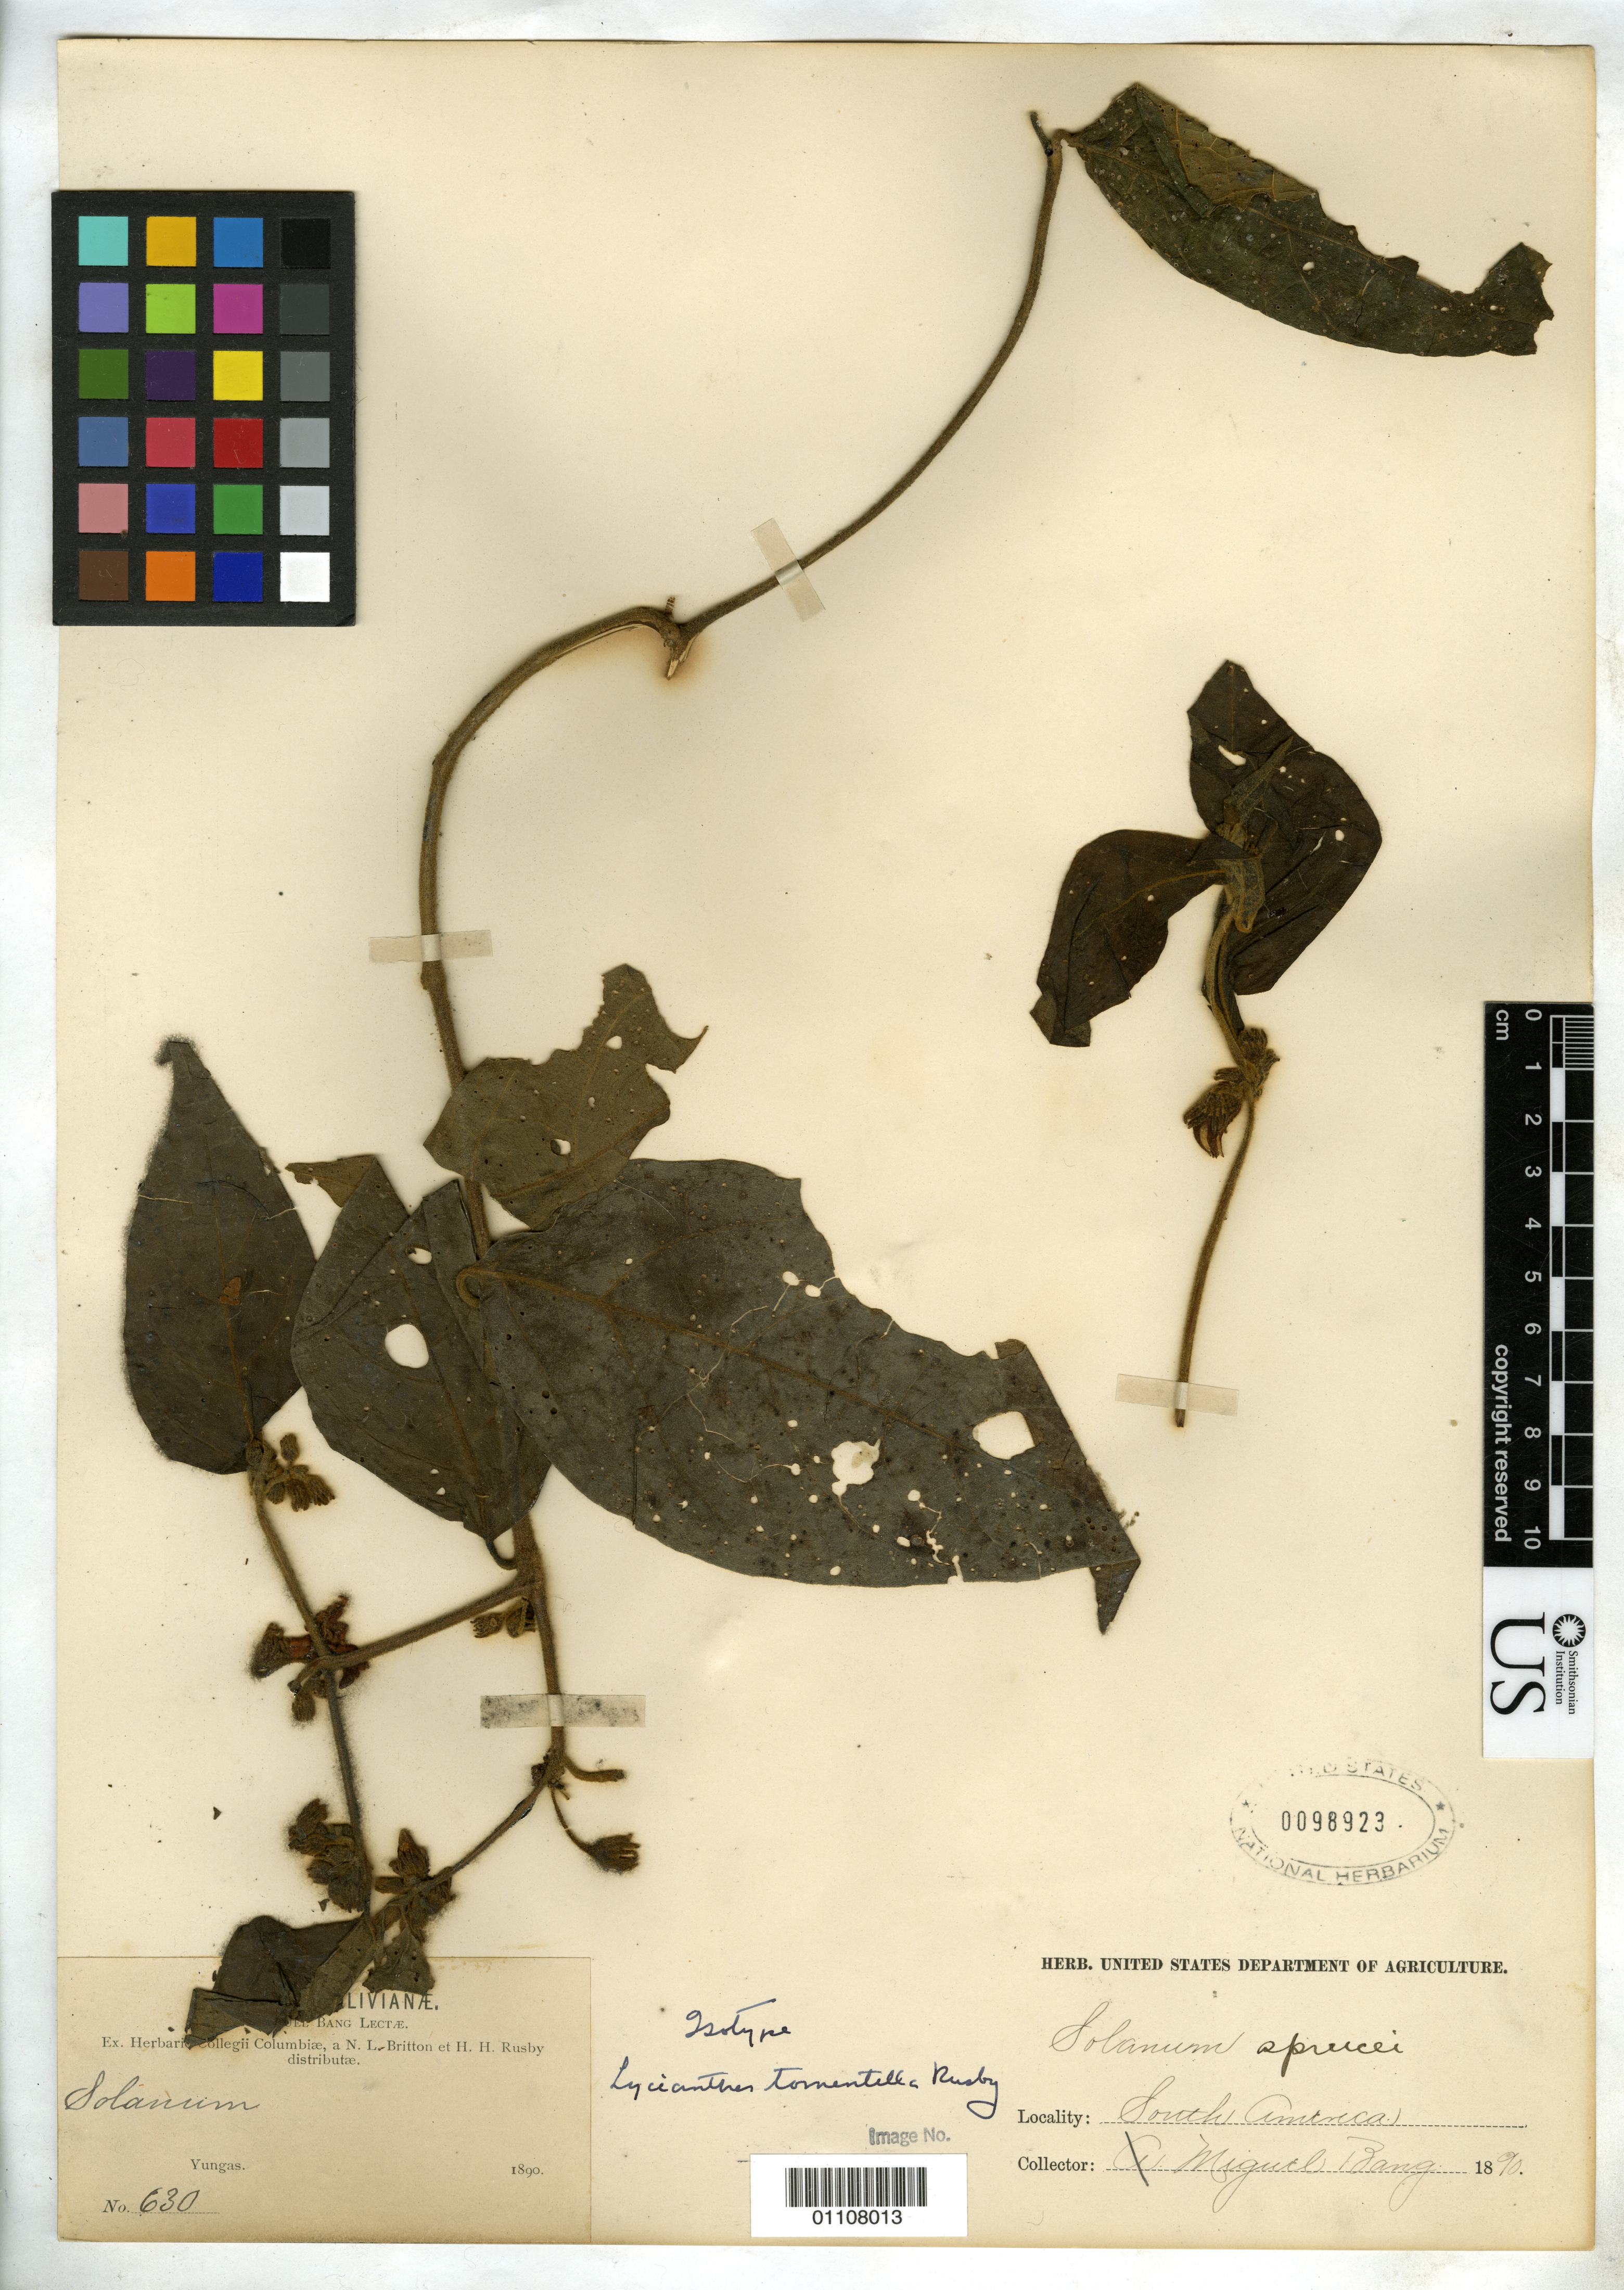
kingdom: Plantae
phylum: Tracheophyta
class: Magnoliopsida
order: Solanales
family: Solanaceae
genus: Lycianthes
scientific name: Lycianthes tomentella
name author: Rusby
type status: Isotype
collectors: M. Bang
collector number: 630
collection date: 1890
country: Bolivia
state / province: La Paz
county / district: Nor Yungas / Sud Yungas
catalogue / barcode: US 98923